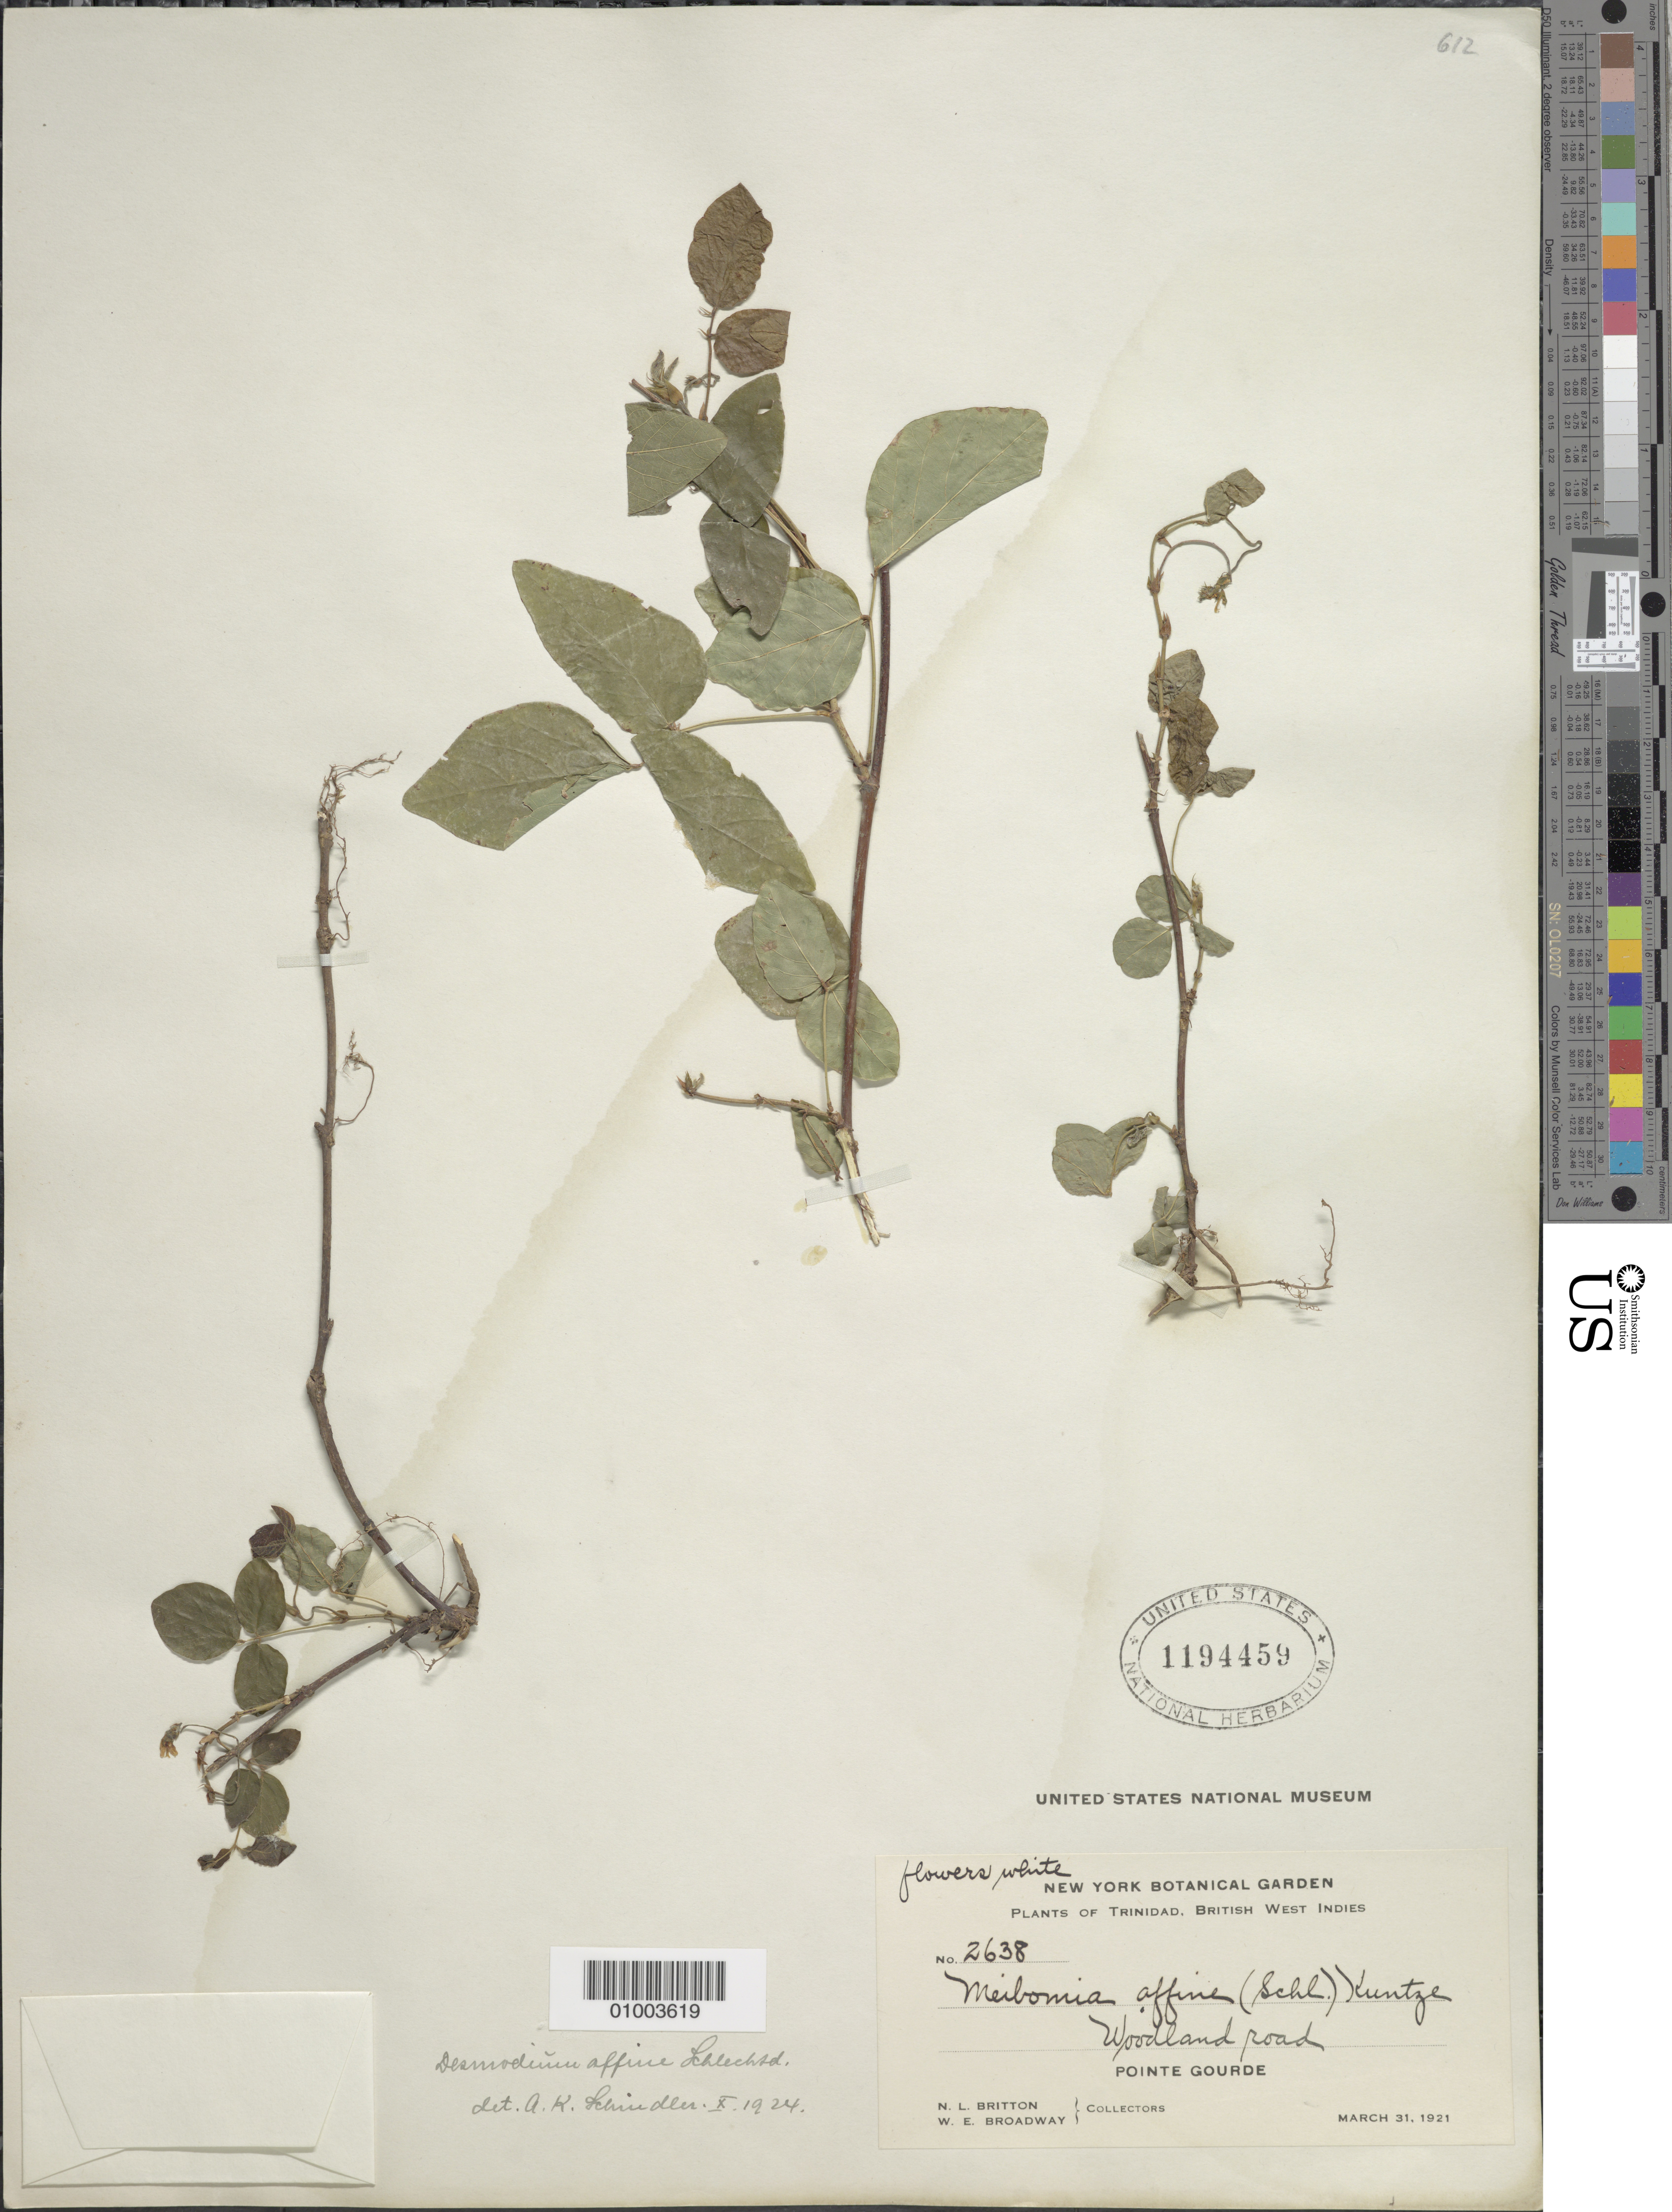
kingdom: Plantae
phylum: Tracheophyta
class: Magnoliopsida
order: Fabales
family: Fabaceae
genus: Desmodium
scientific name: Desmodium affine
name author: Schltdl.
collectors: N. Britton & W. E. Broadway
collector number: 2638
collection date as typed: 31 Mar 1921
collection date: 1921-03-31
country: Trinidad and Tobago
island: Trinidad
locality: Woodland Road. Pointe Gourde.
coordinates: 0 N, 0 E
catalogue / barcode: US 1194459